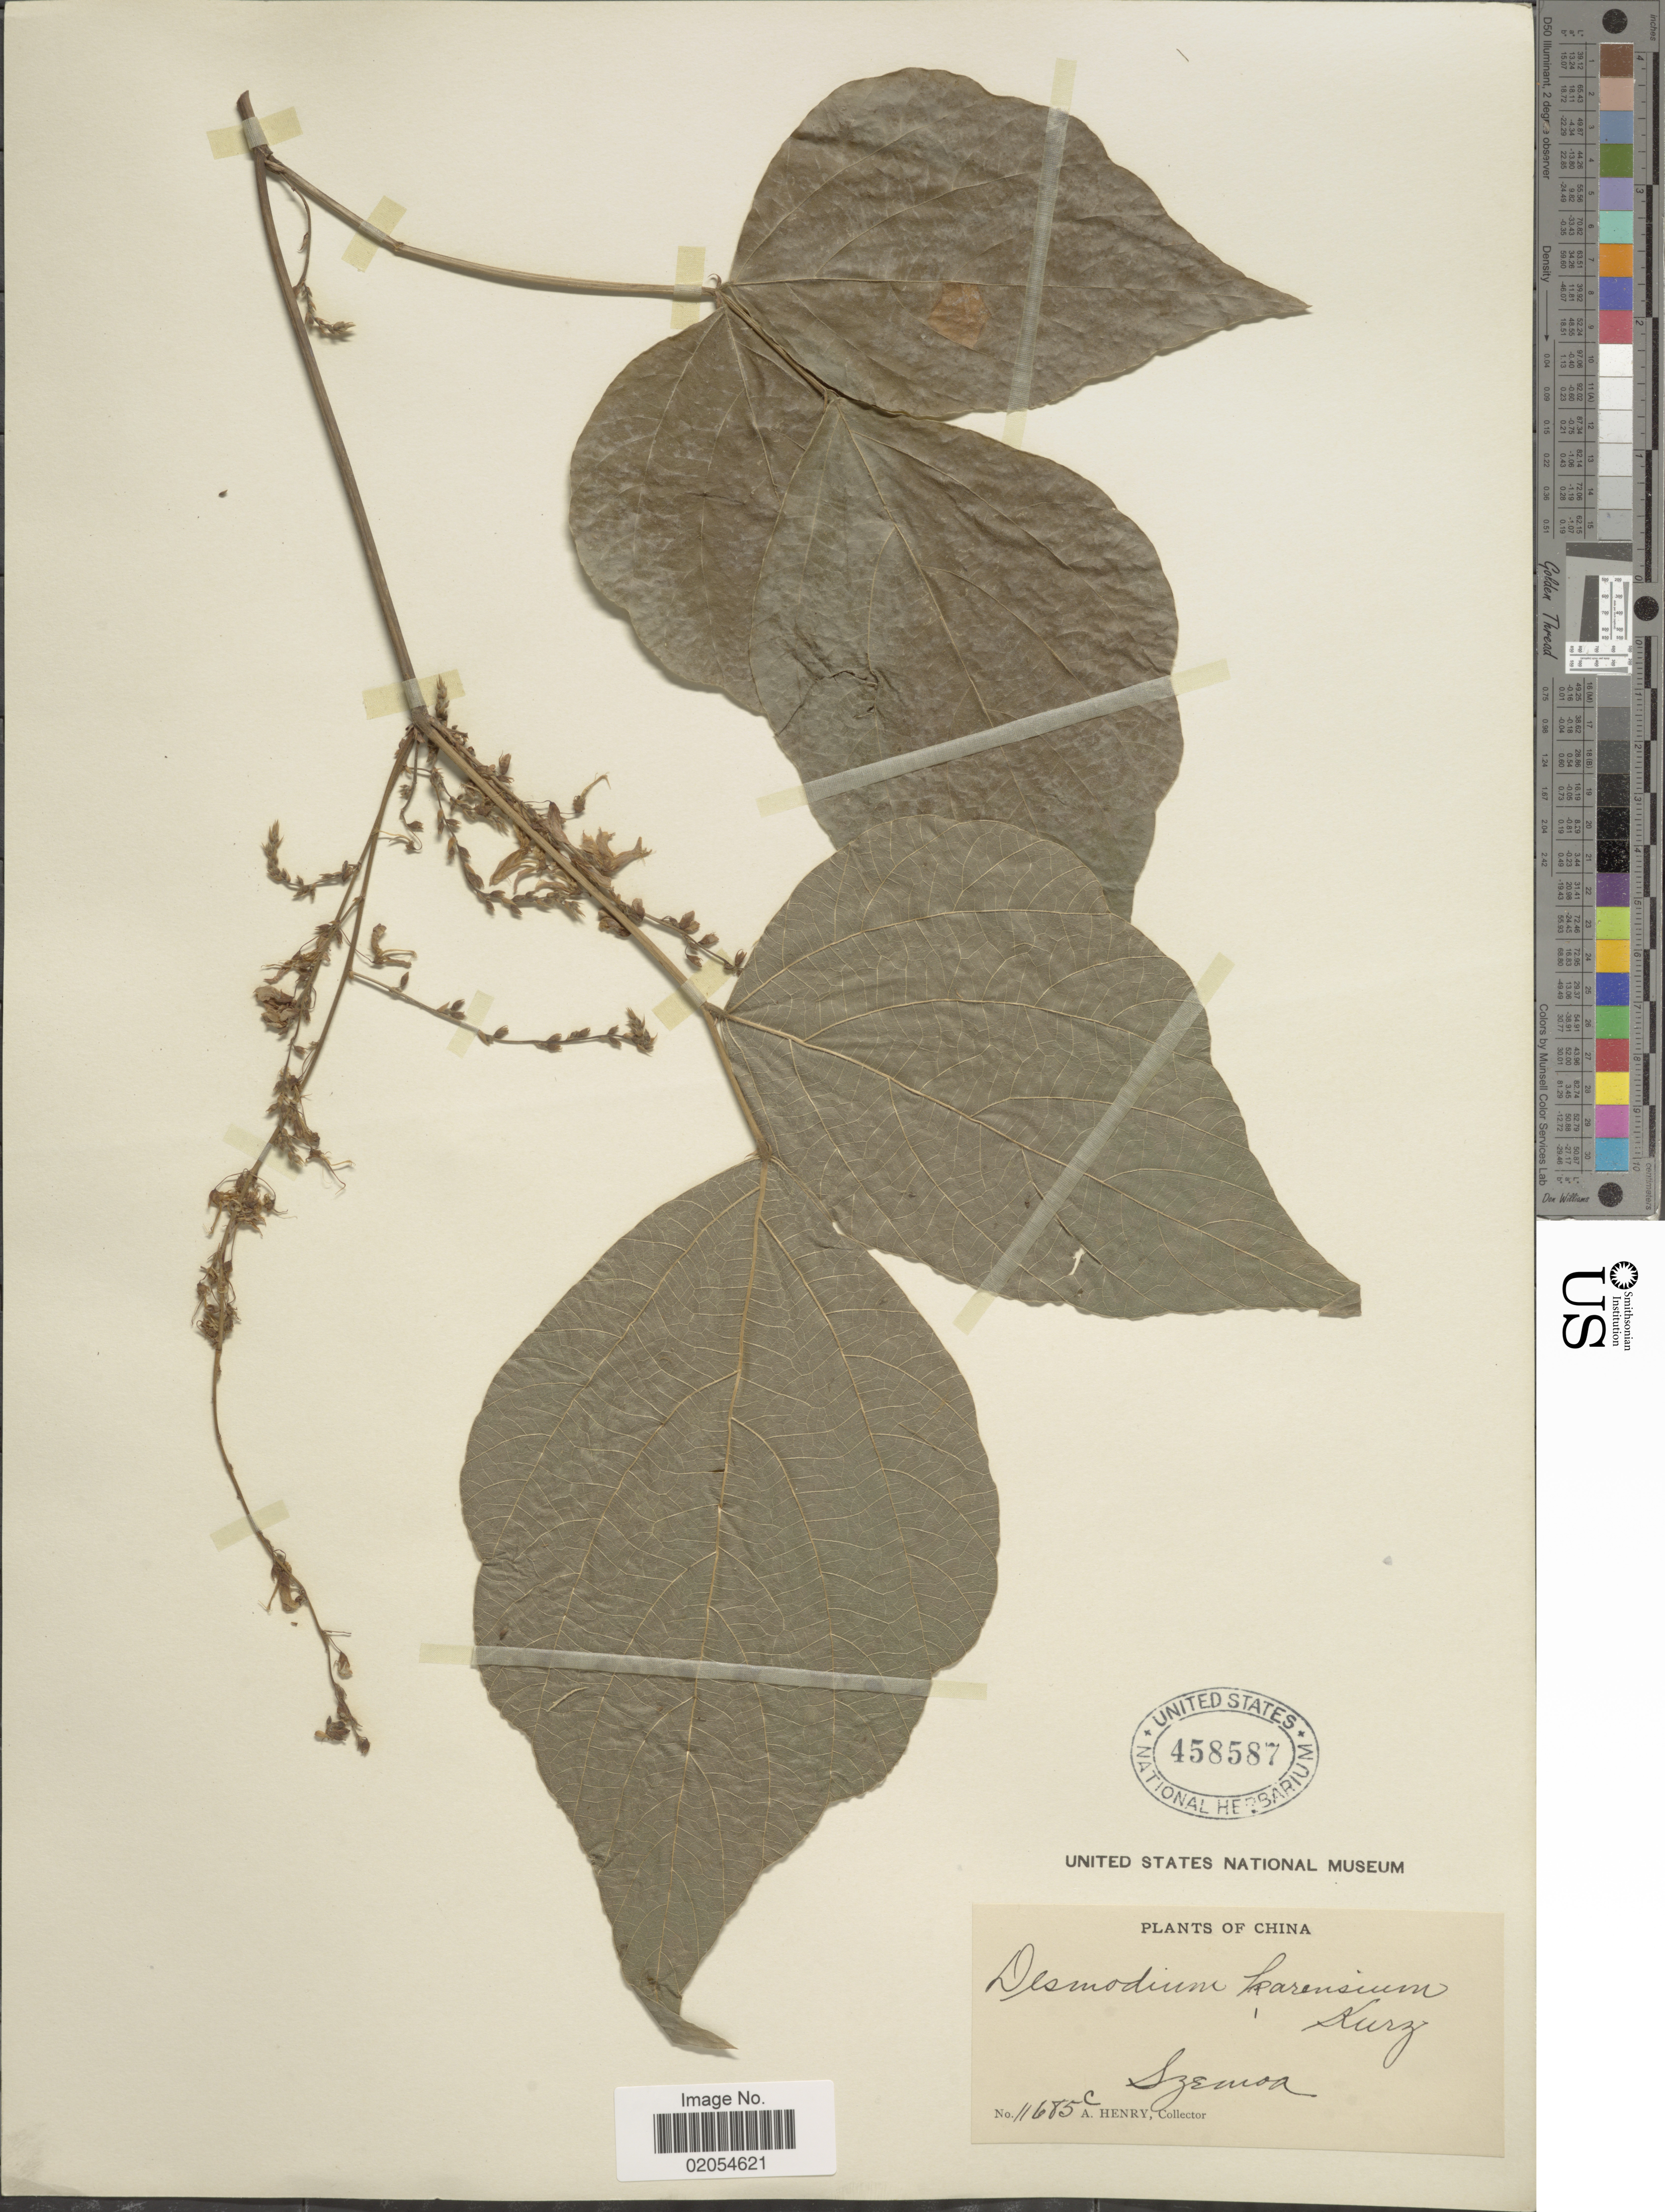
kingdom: Plantae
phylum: Tracheophyta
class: Magnoliopsida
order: Fabales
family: Fabaceae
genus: Puhuaea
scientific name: Puhuaea megaphylla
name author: (Zoll. & Moritzi) H. Ohashi & K. Ohashi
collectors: A. Henry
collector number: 11685 C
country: China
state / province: Yunnan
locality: Szemoa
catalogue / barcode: US 458587